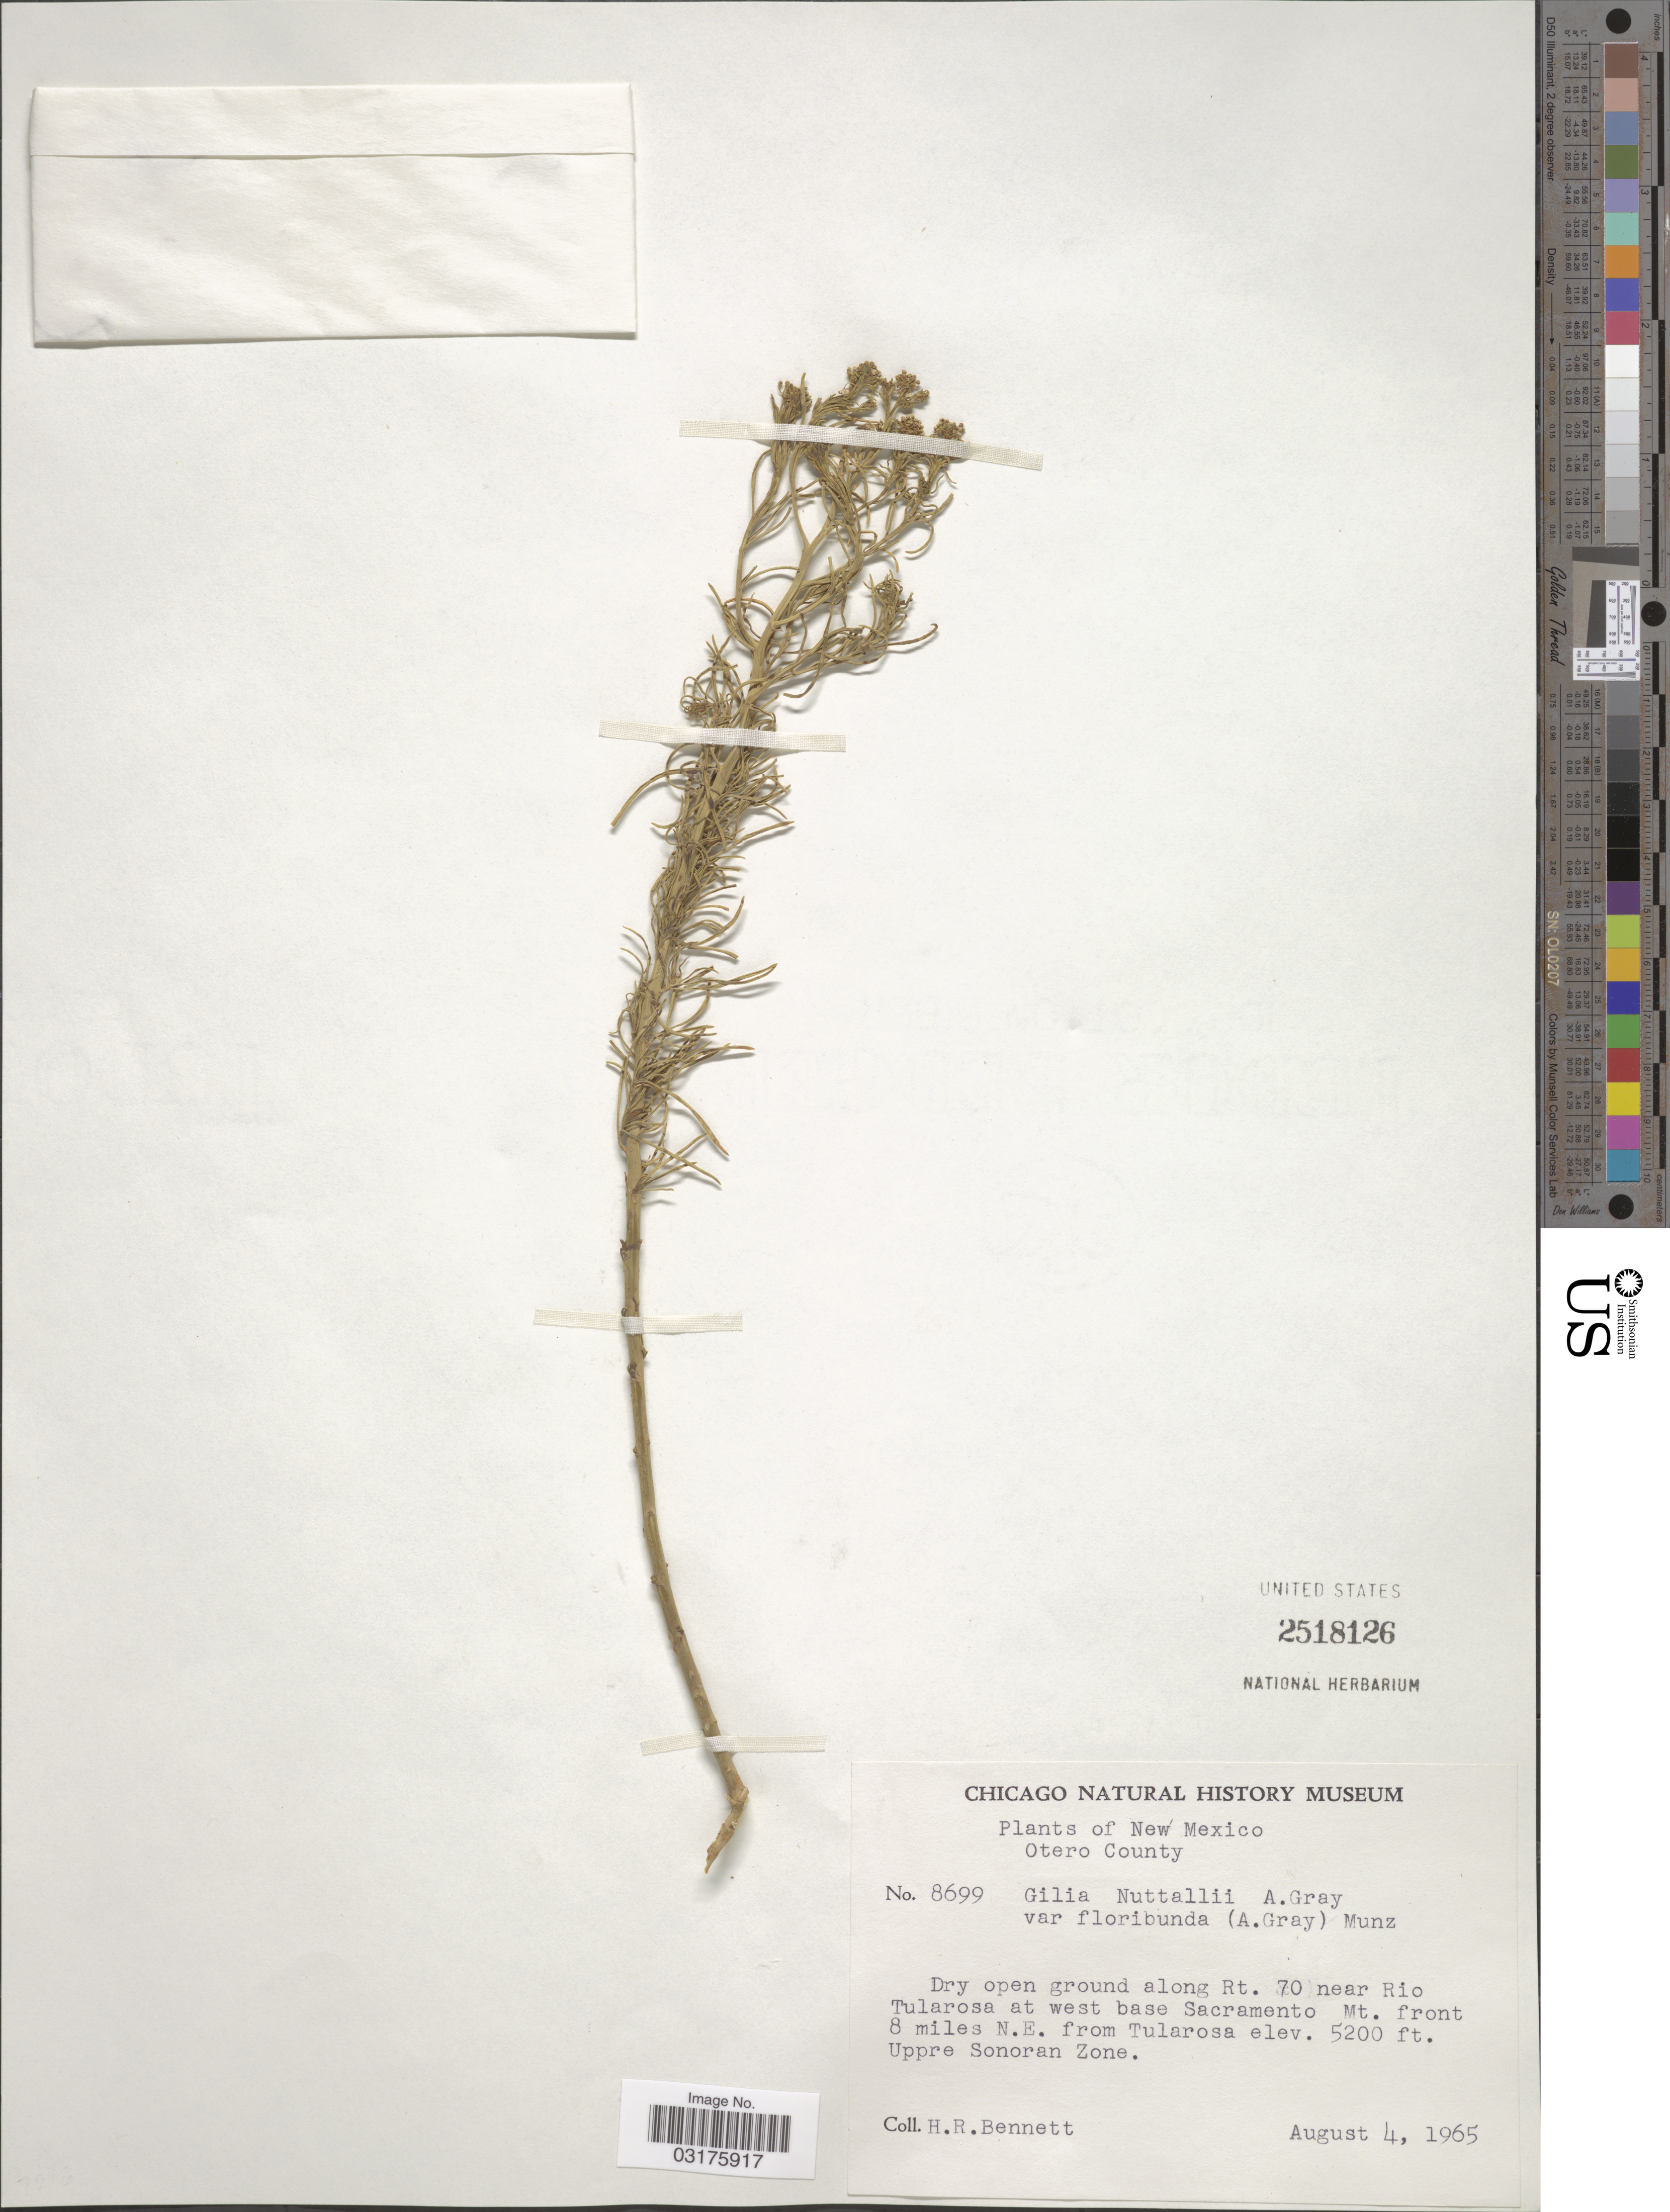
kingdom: Plantae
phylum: Tracheophyta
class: Magnoliopsida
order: Ericales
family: Polemoniaceae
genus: Gilia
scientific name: Gilia nuttallii var. floribunda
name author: (A. Gray) Munz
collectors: H. R. Bennett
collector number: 8699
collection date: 1965-08-04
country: United States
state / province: New Mexico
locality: Otero County, Dry open ground along Rt. 70 near Rio Tularosa at west base Sacramento Mt. front 8 miles N.E. from Tularosa, Uppre Sonoran Zone.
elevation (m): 1585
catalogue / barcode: US 2518126